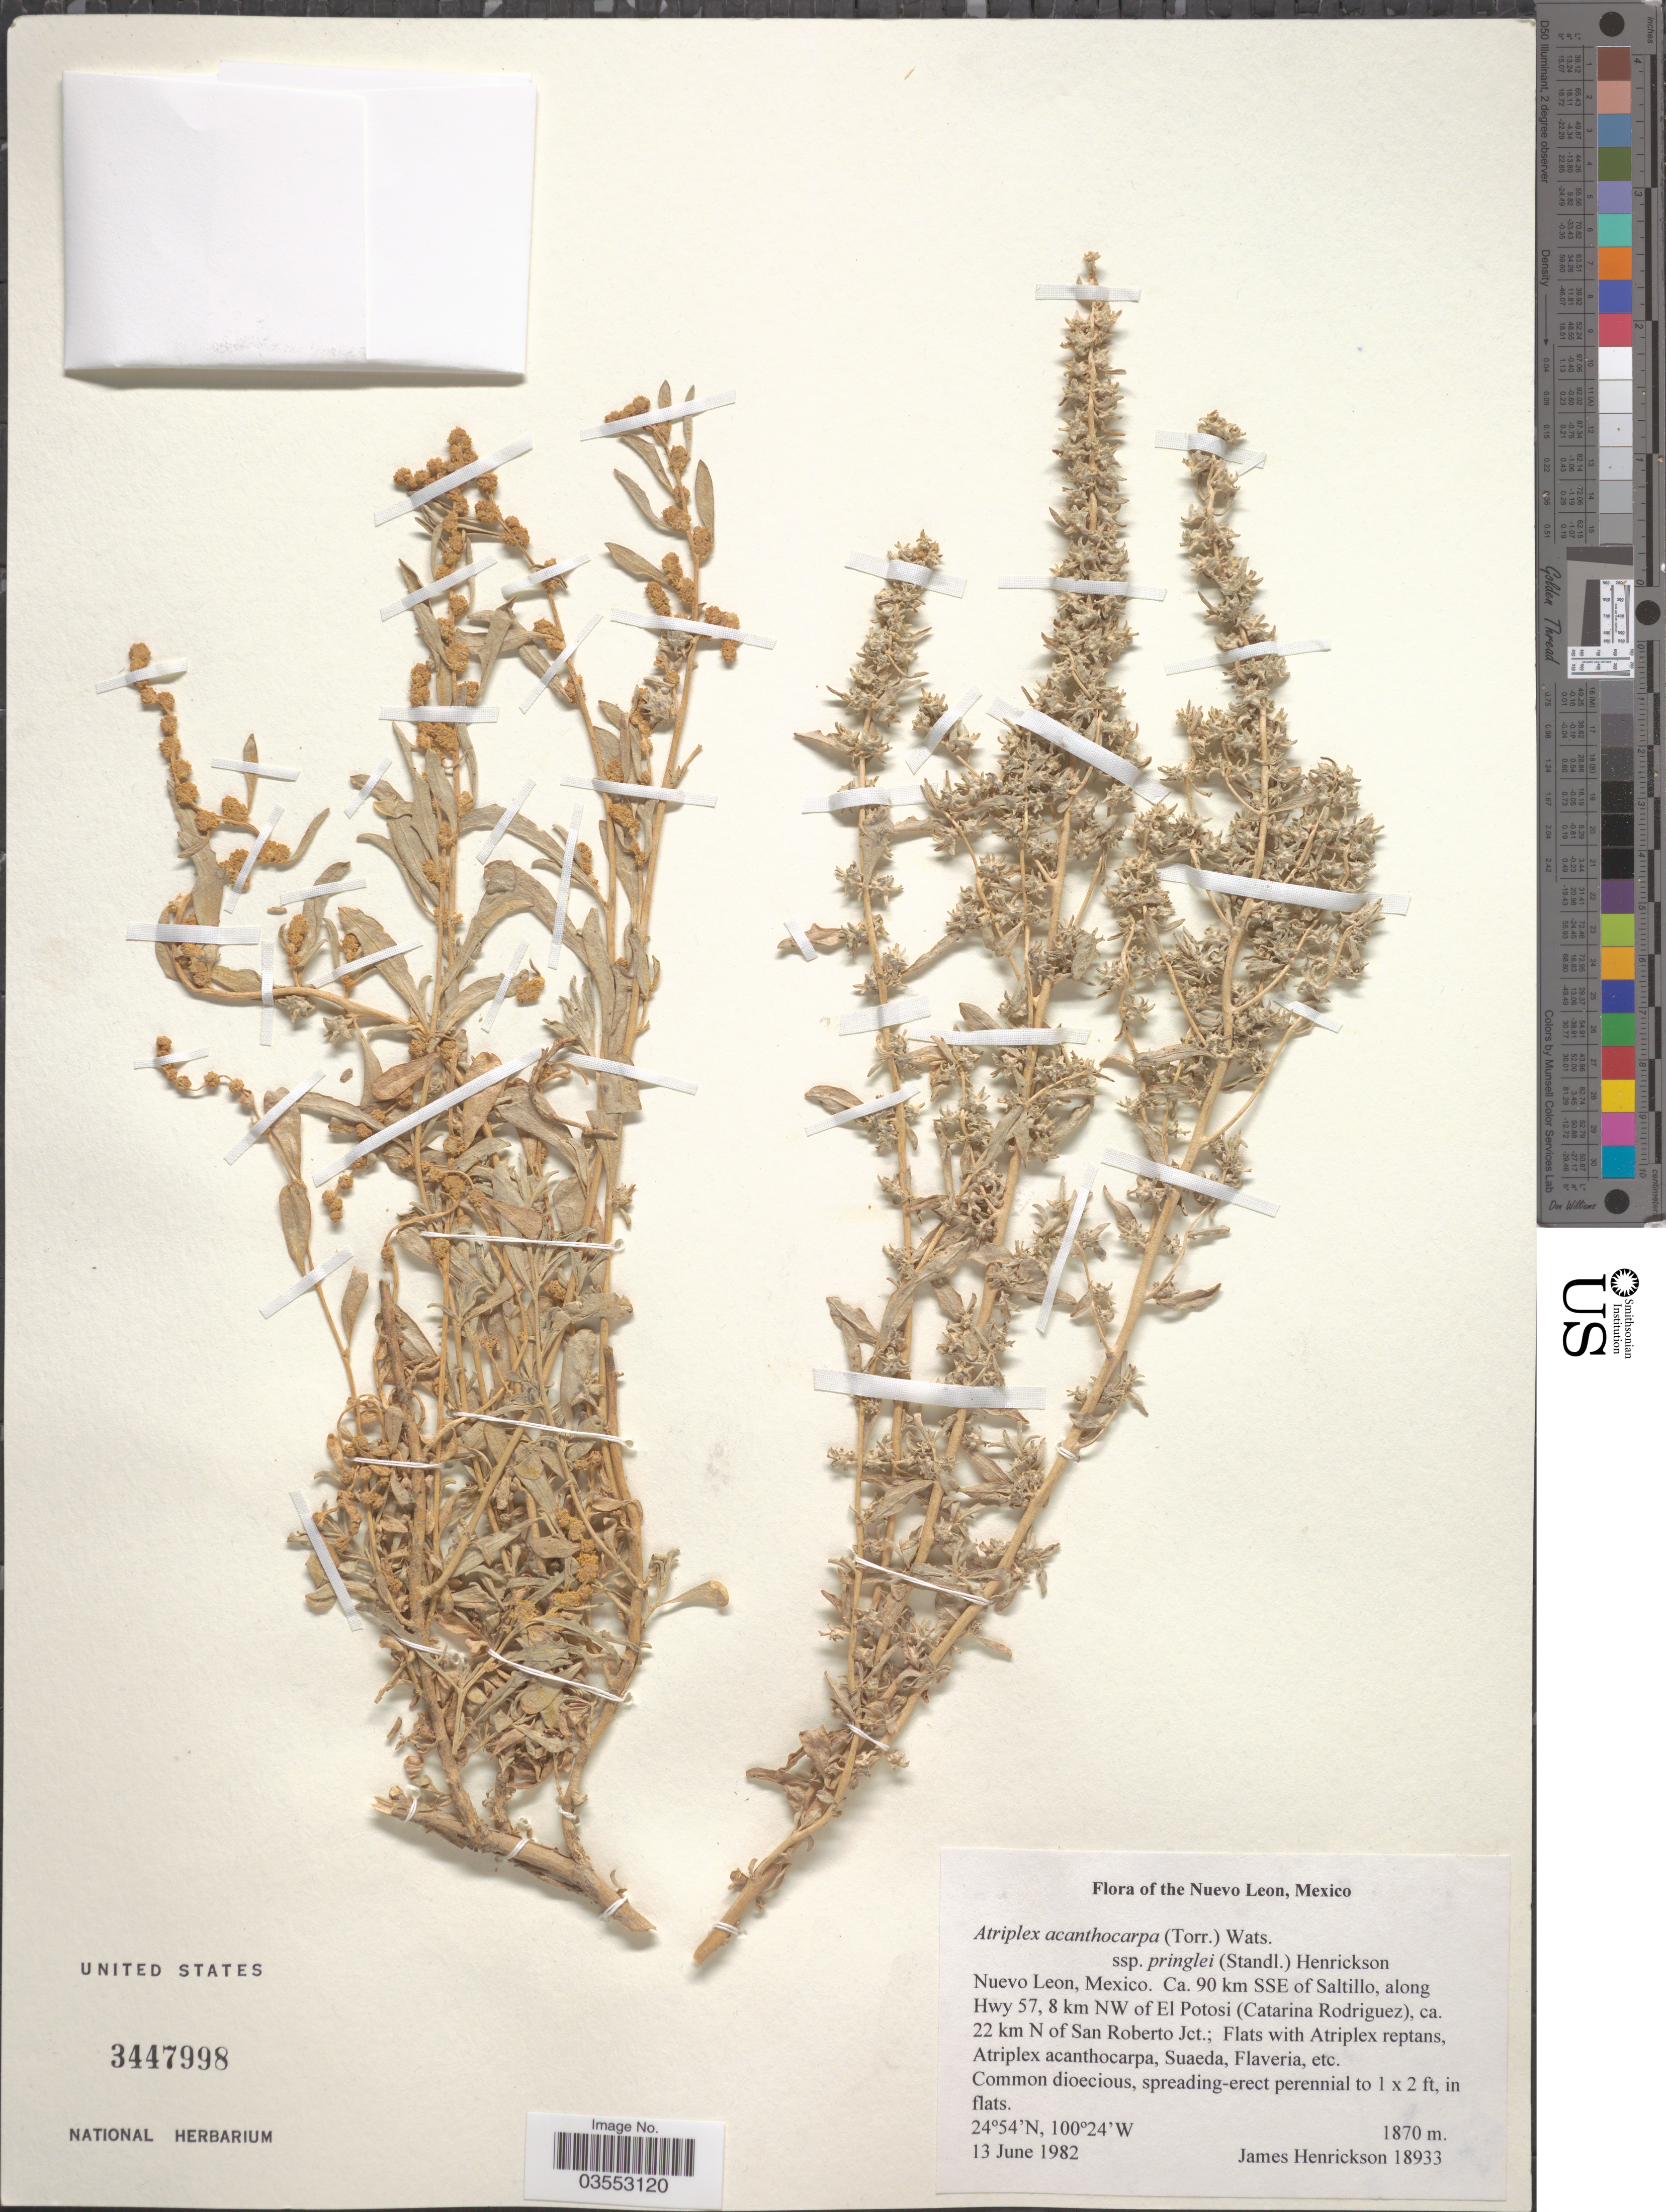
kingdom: Plantae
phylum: Tracheophyta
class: Magnoliopsida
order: Caryophyllales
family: Amaranthaceae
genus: Atriplex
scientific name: Atriplex acanthocarpa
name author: (Torr.) S. Watson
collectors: J. Henrickson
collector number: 18933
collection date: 1982-06-13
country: Mexico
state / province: Nuevo León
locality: Ca. 90 km SSE of Saltillo, along Hwy 57, 8 km NW of El Potosi (Catarina Rodriguez), ca 22 km N of San Roberto Jct.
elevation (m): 1870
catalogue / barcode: US 3447998